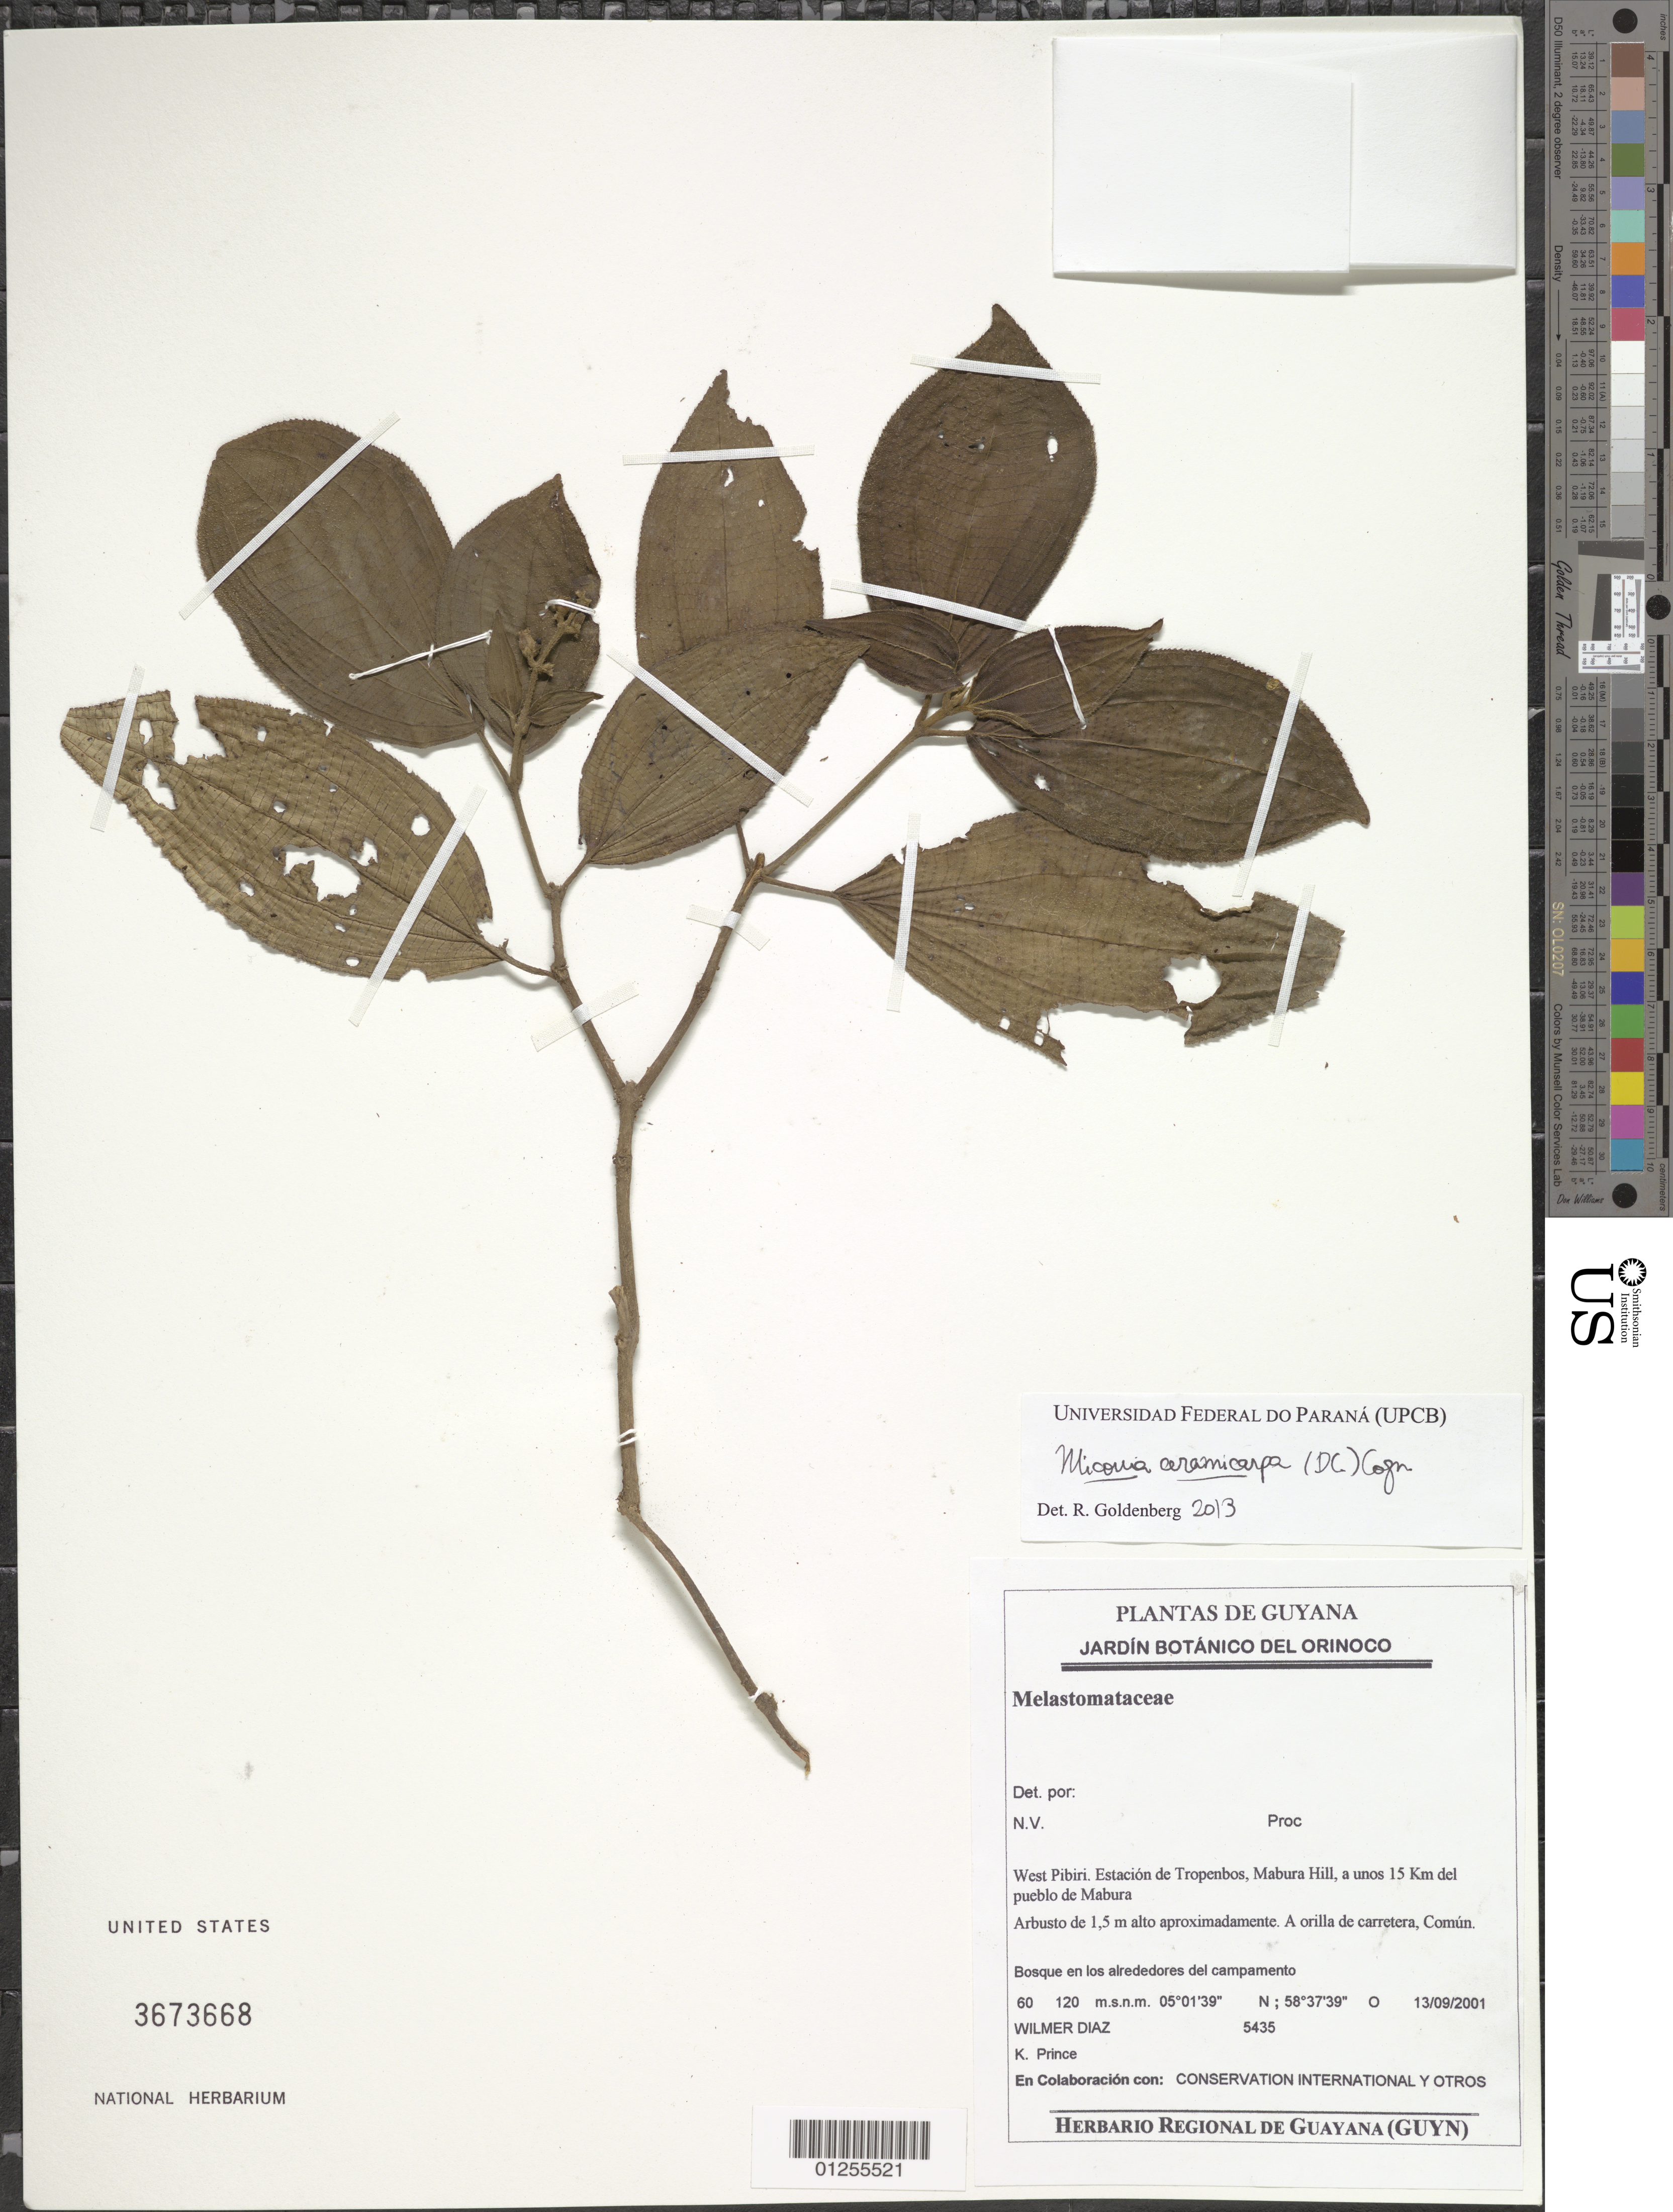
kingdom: Plantae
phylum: Tracheophyta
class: Magnoliopsida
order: Myrtales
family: Melastomataceae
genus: Miconia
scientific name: Miconia ceramicarpa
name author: (DC.) Cogn.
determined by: Goldenberg, R.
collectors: W. Díaz P. & K. Prince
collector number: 5435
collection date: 2001-09-13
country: Guyana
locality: West Pibiri. Estacion de Tropenbos, Mabura Hill, a unos 15km del pueblo de Mabura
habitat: A orilla de carretera. Comun. Bosque en los alrededores de campamento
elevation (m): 60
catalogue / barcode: US 3673668